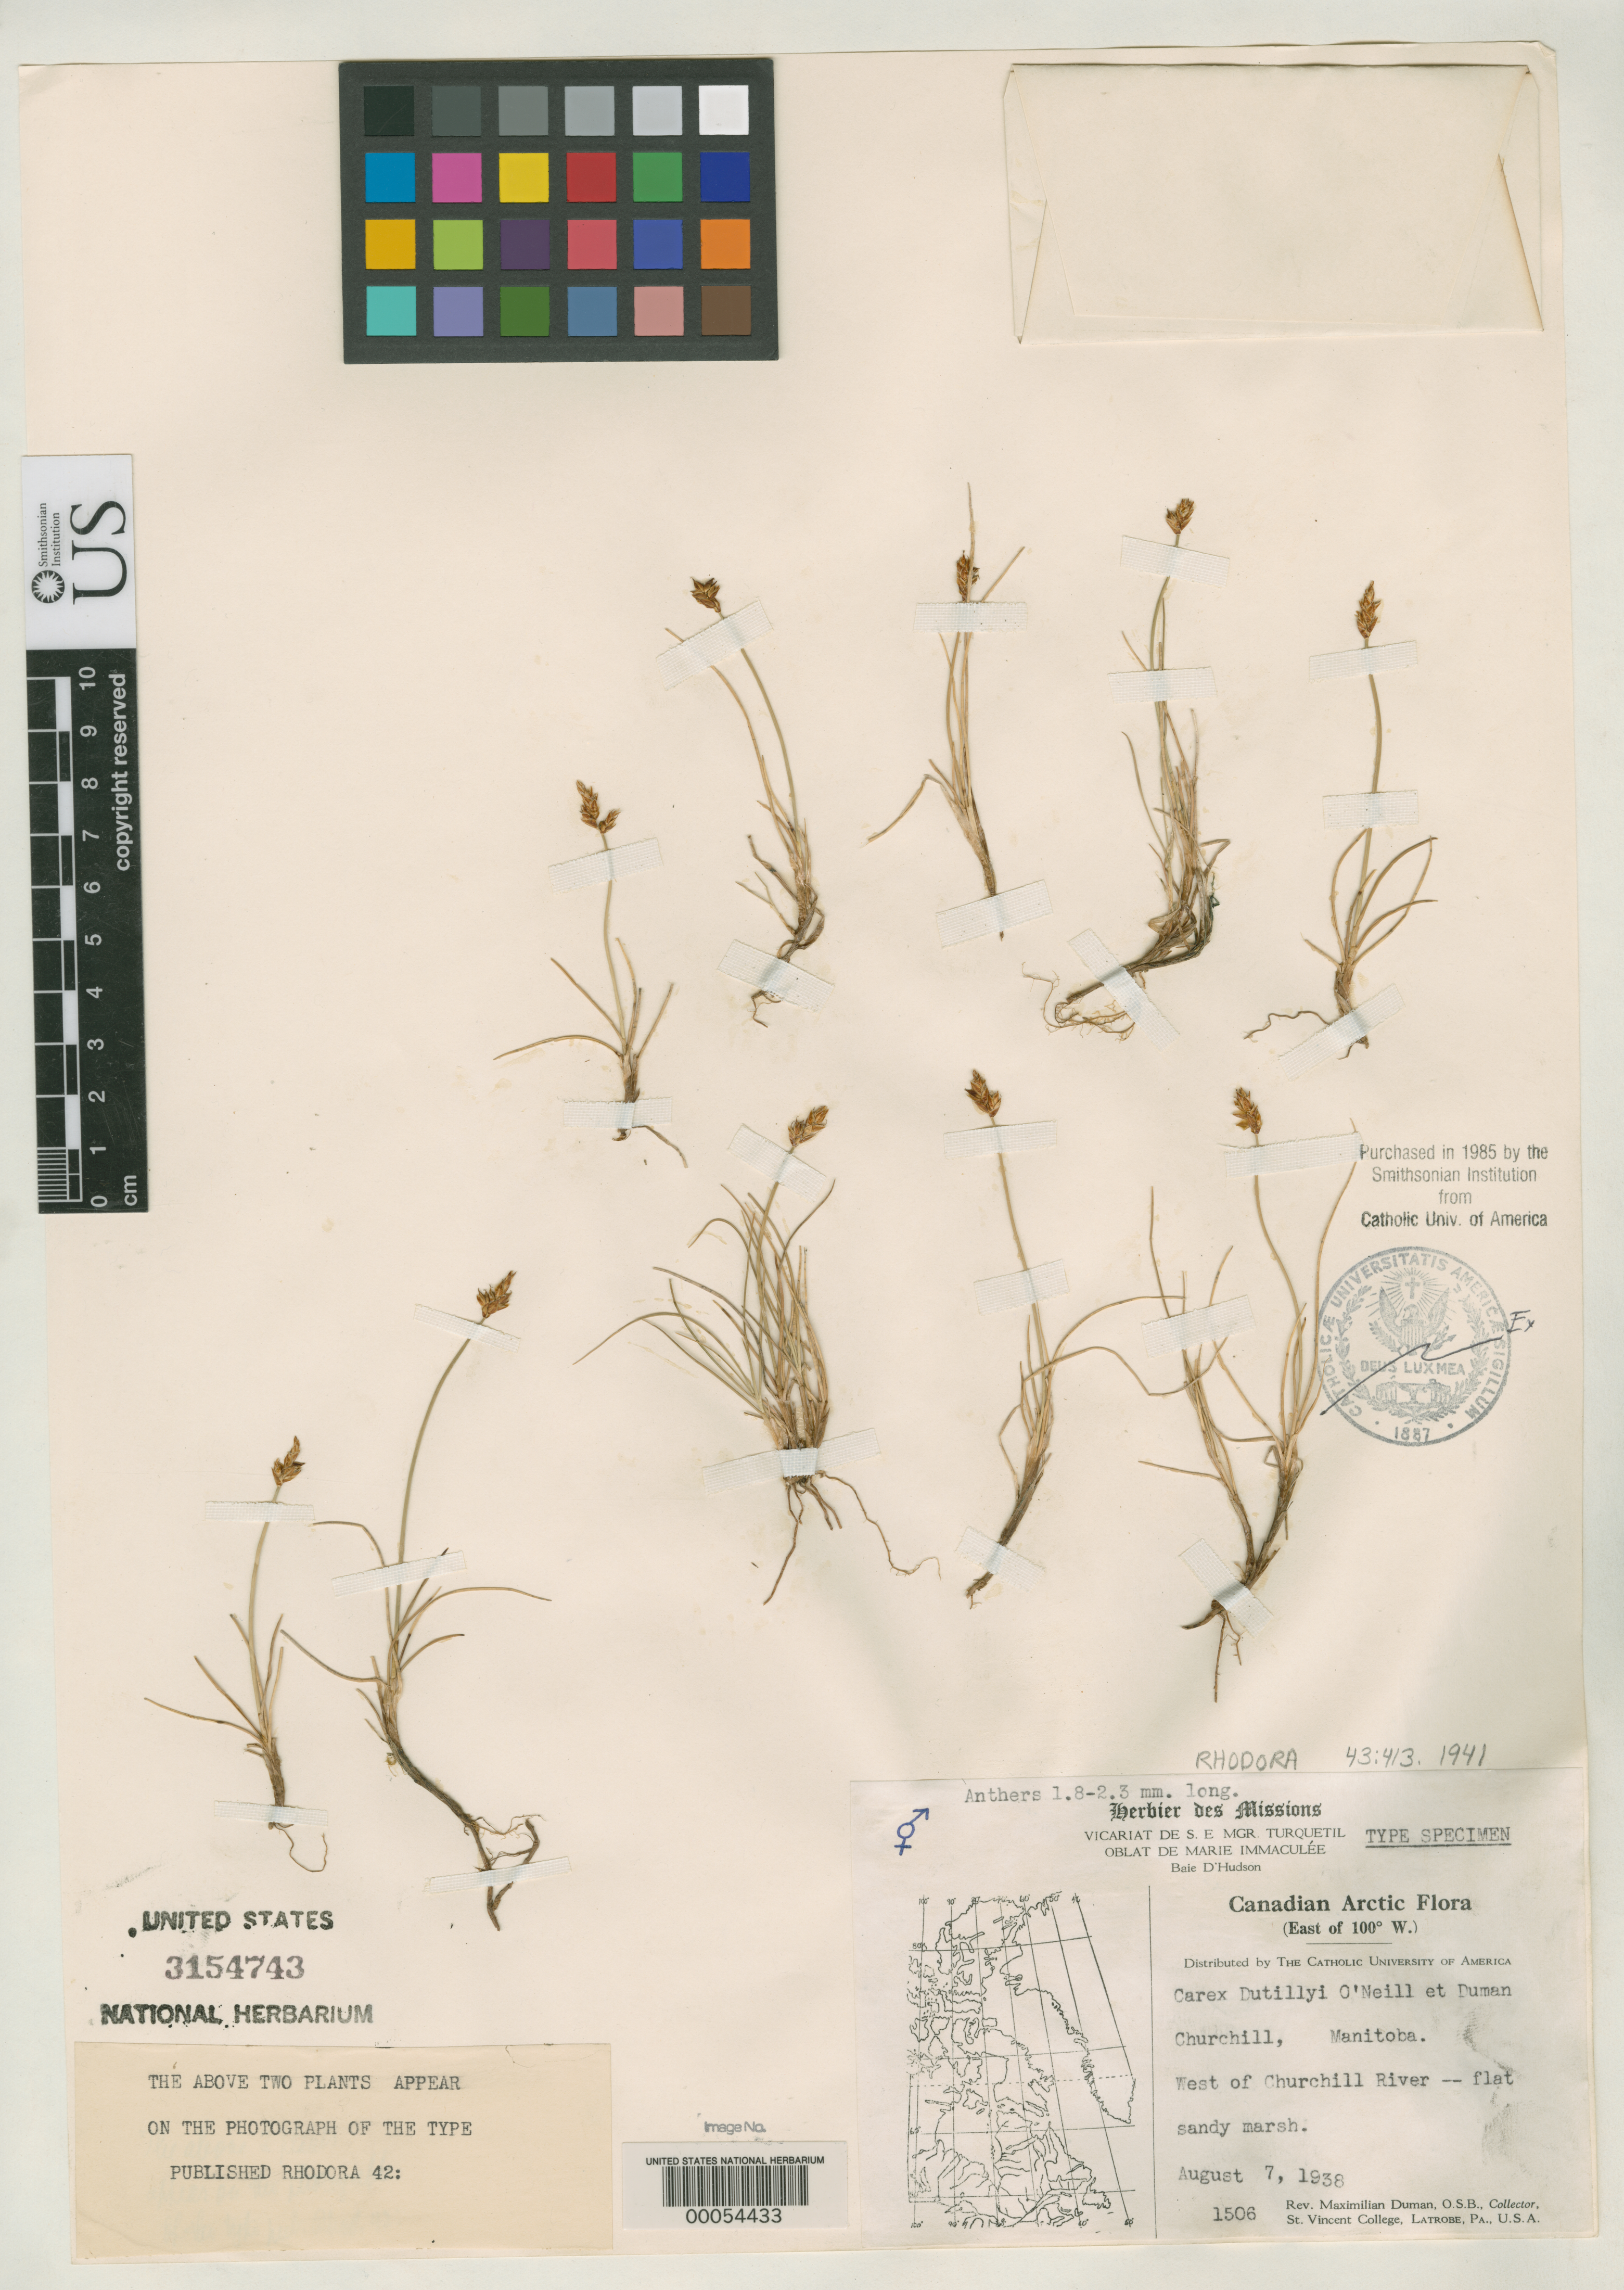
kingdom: Plantae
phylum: Tracheophyta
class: Liliopsida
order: Poales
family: Cyperaceae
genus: Carex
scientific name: Carex dutillyi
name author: O'Neill & Duman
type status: Holotype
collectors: M. Duman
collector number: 1506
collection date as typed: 07 Aug 1938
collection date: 1938-08-07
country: Canada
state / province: Manitoba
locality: W of Churchill River, Churchill.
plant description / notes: Collection date Aug. 8, 1938 according to protologue.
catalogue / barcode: US 3154743